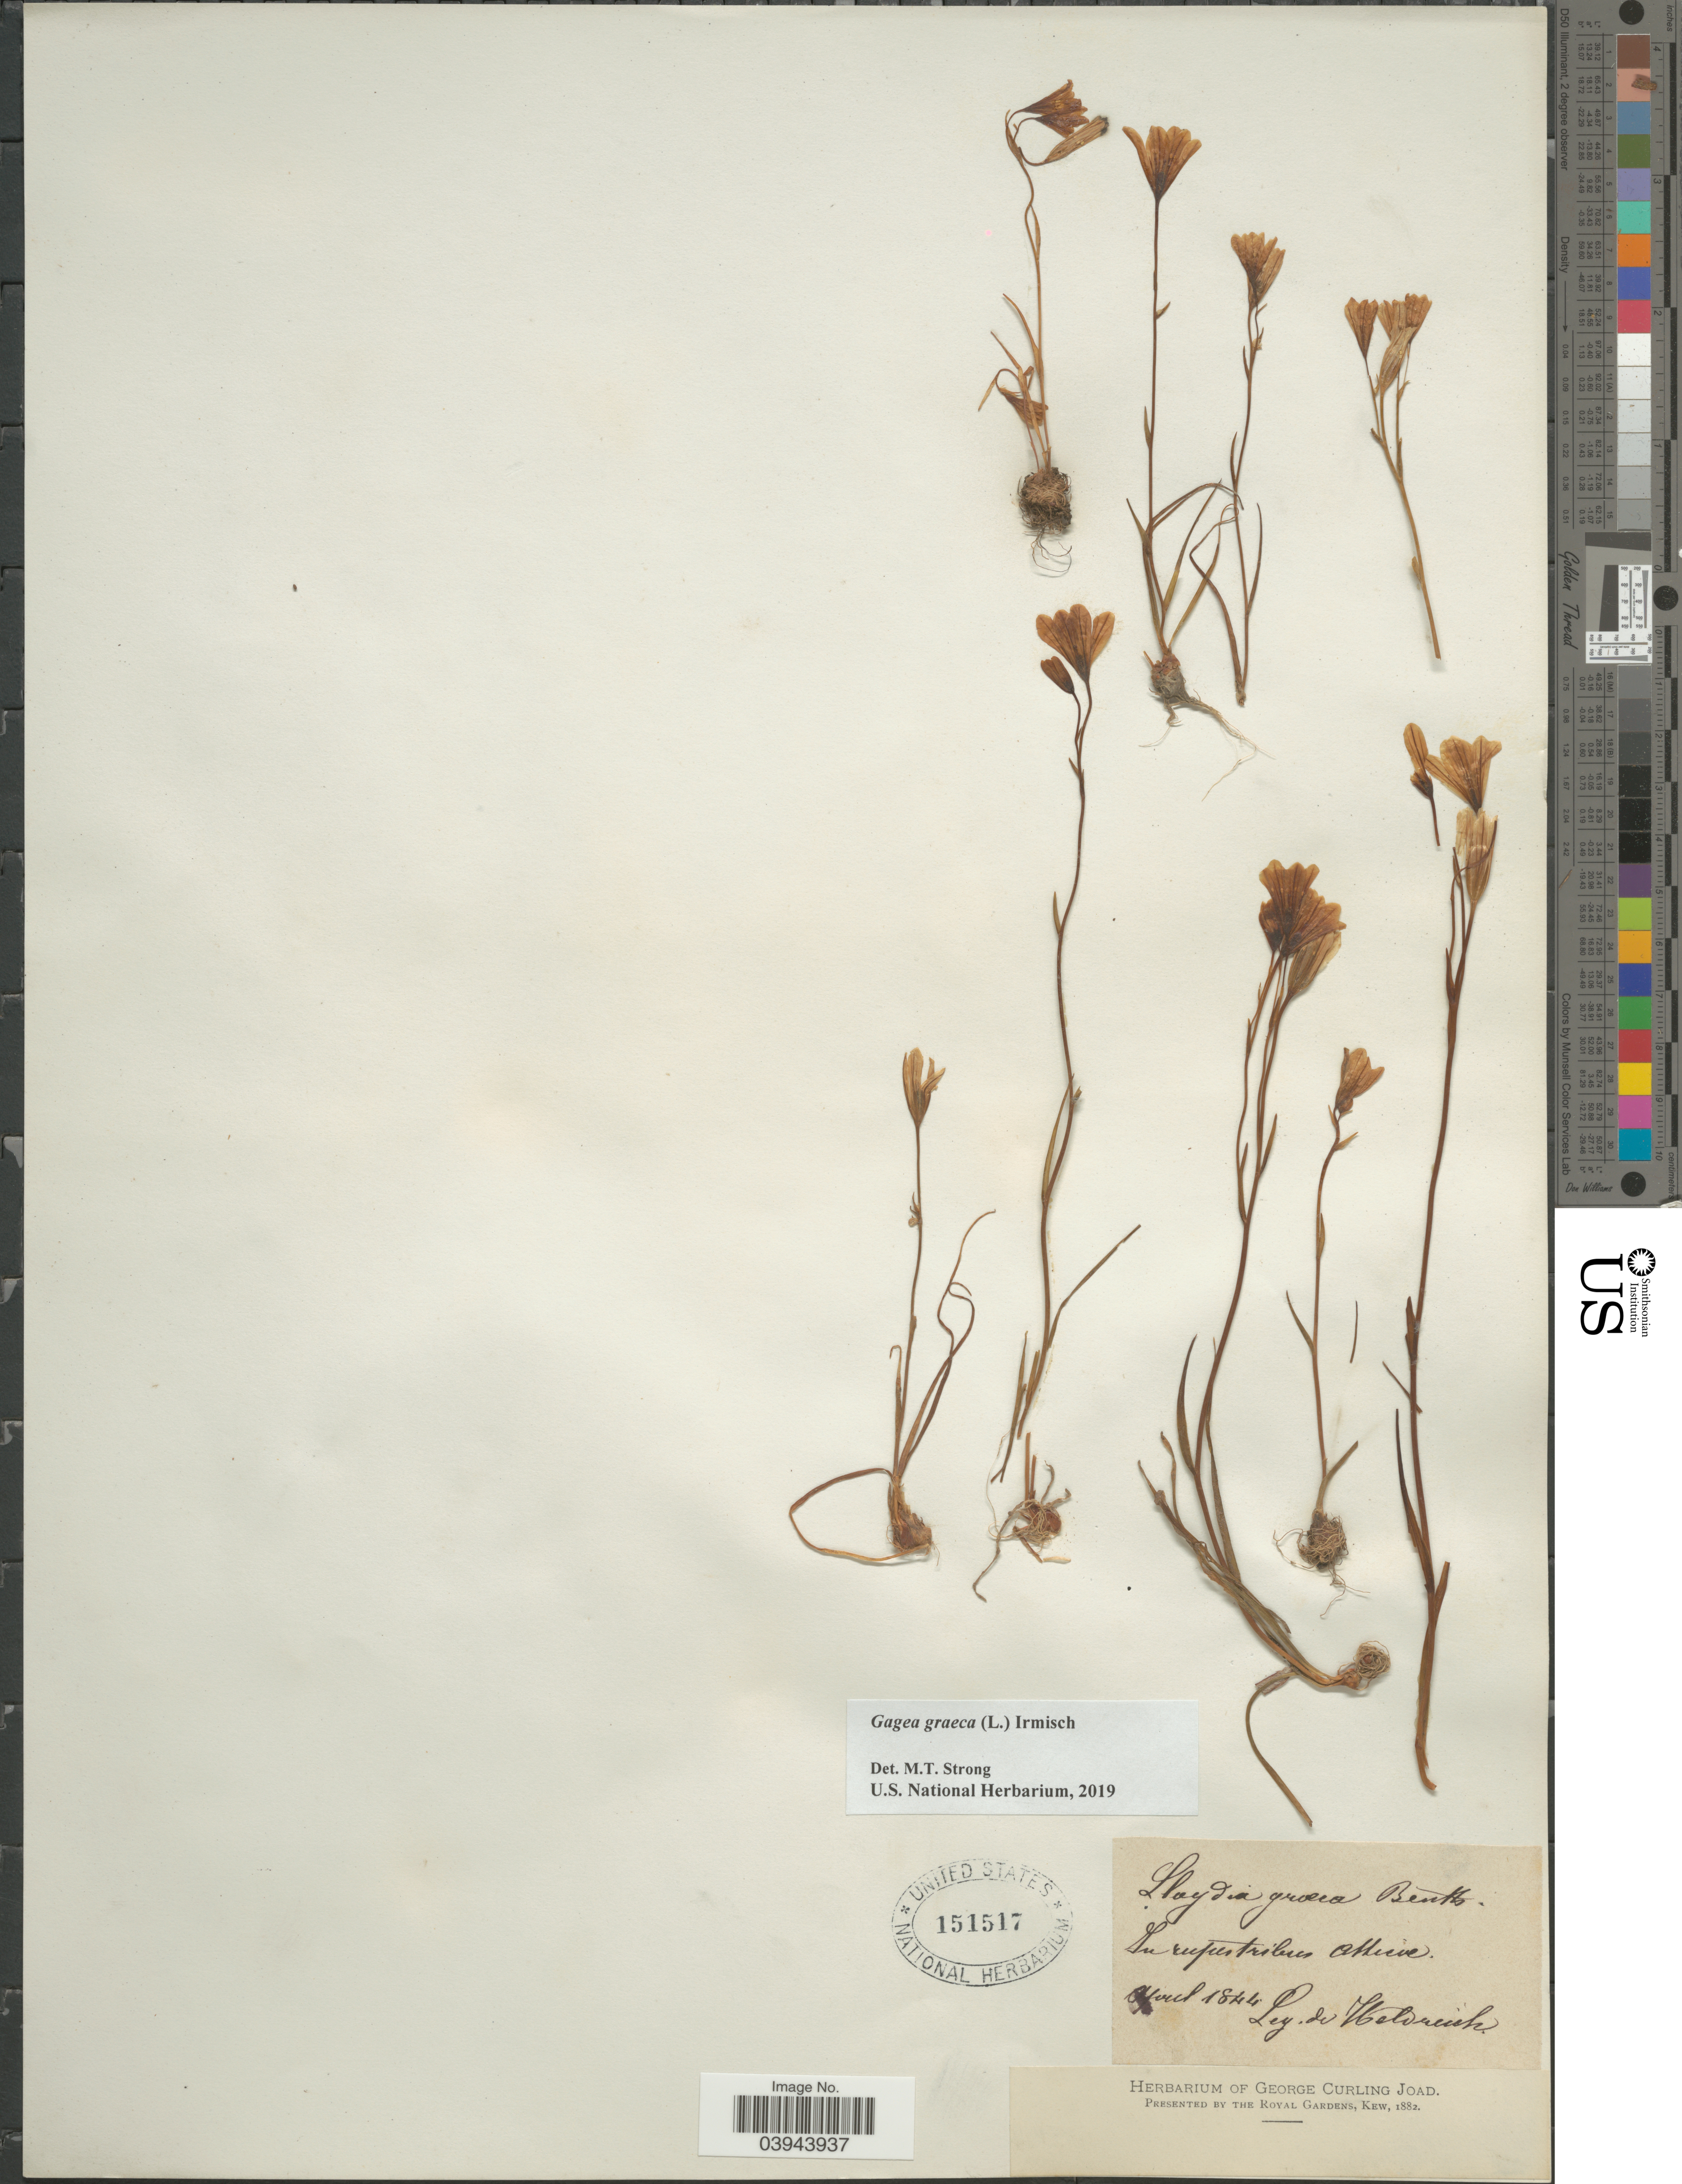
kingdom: Plantae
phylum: Tracheophyta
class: Liliopsida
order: Liliales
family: Liliaceae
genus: Gagea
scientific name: Gagea graeca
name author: (L.) Irmsch.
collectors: -. De Heldreich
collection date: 1844-04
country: Greece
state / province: Attica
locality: In rupestribus Atticae.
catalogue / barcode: US 151517